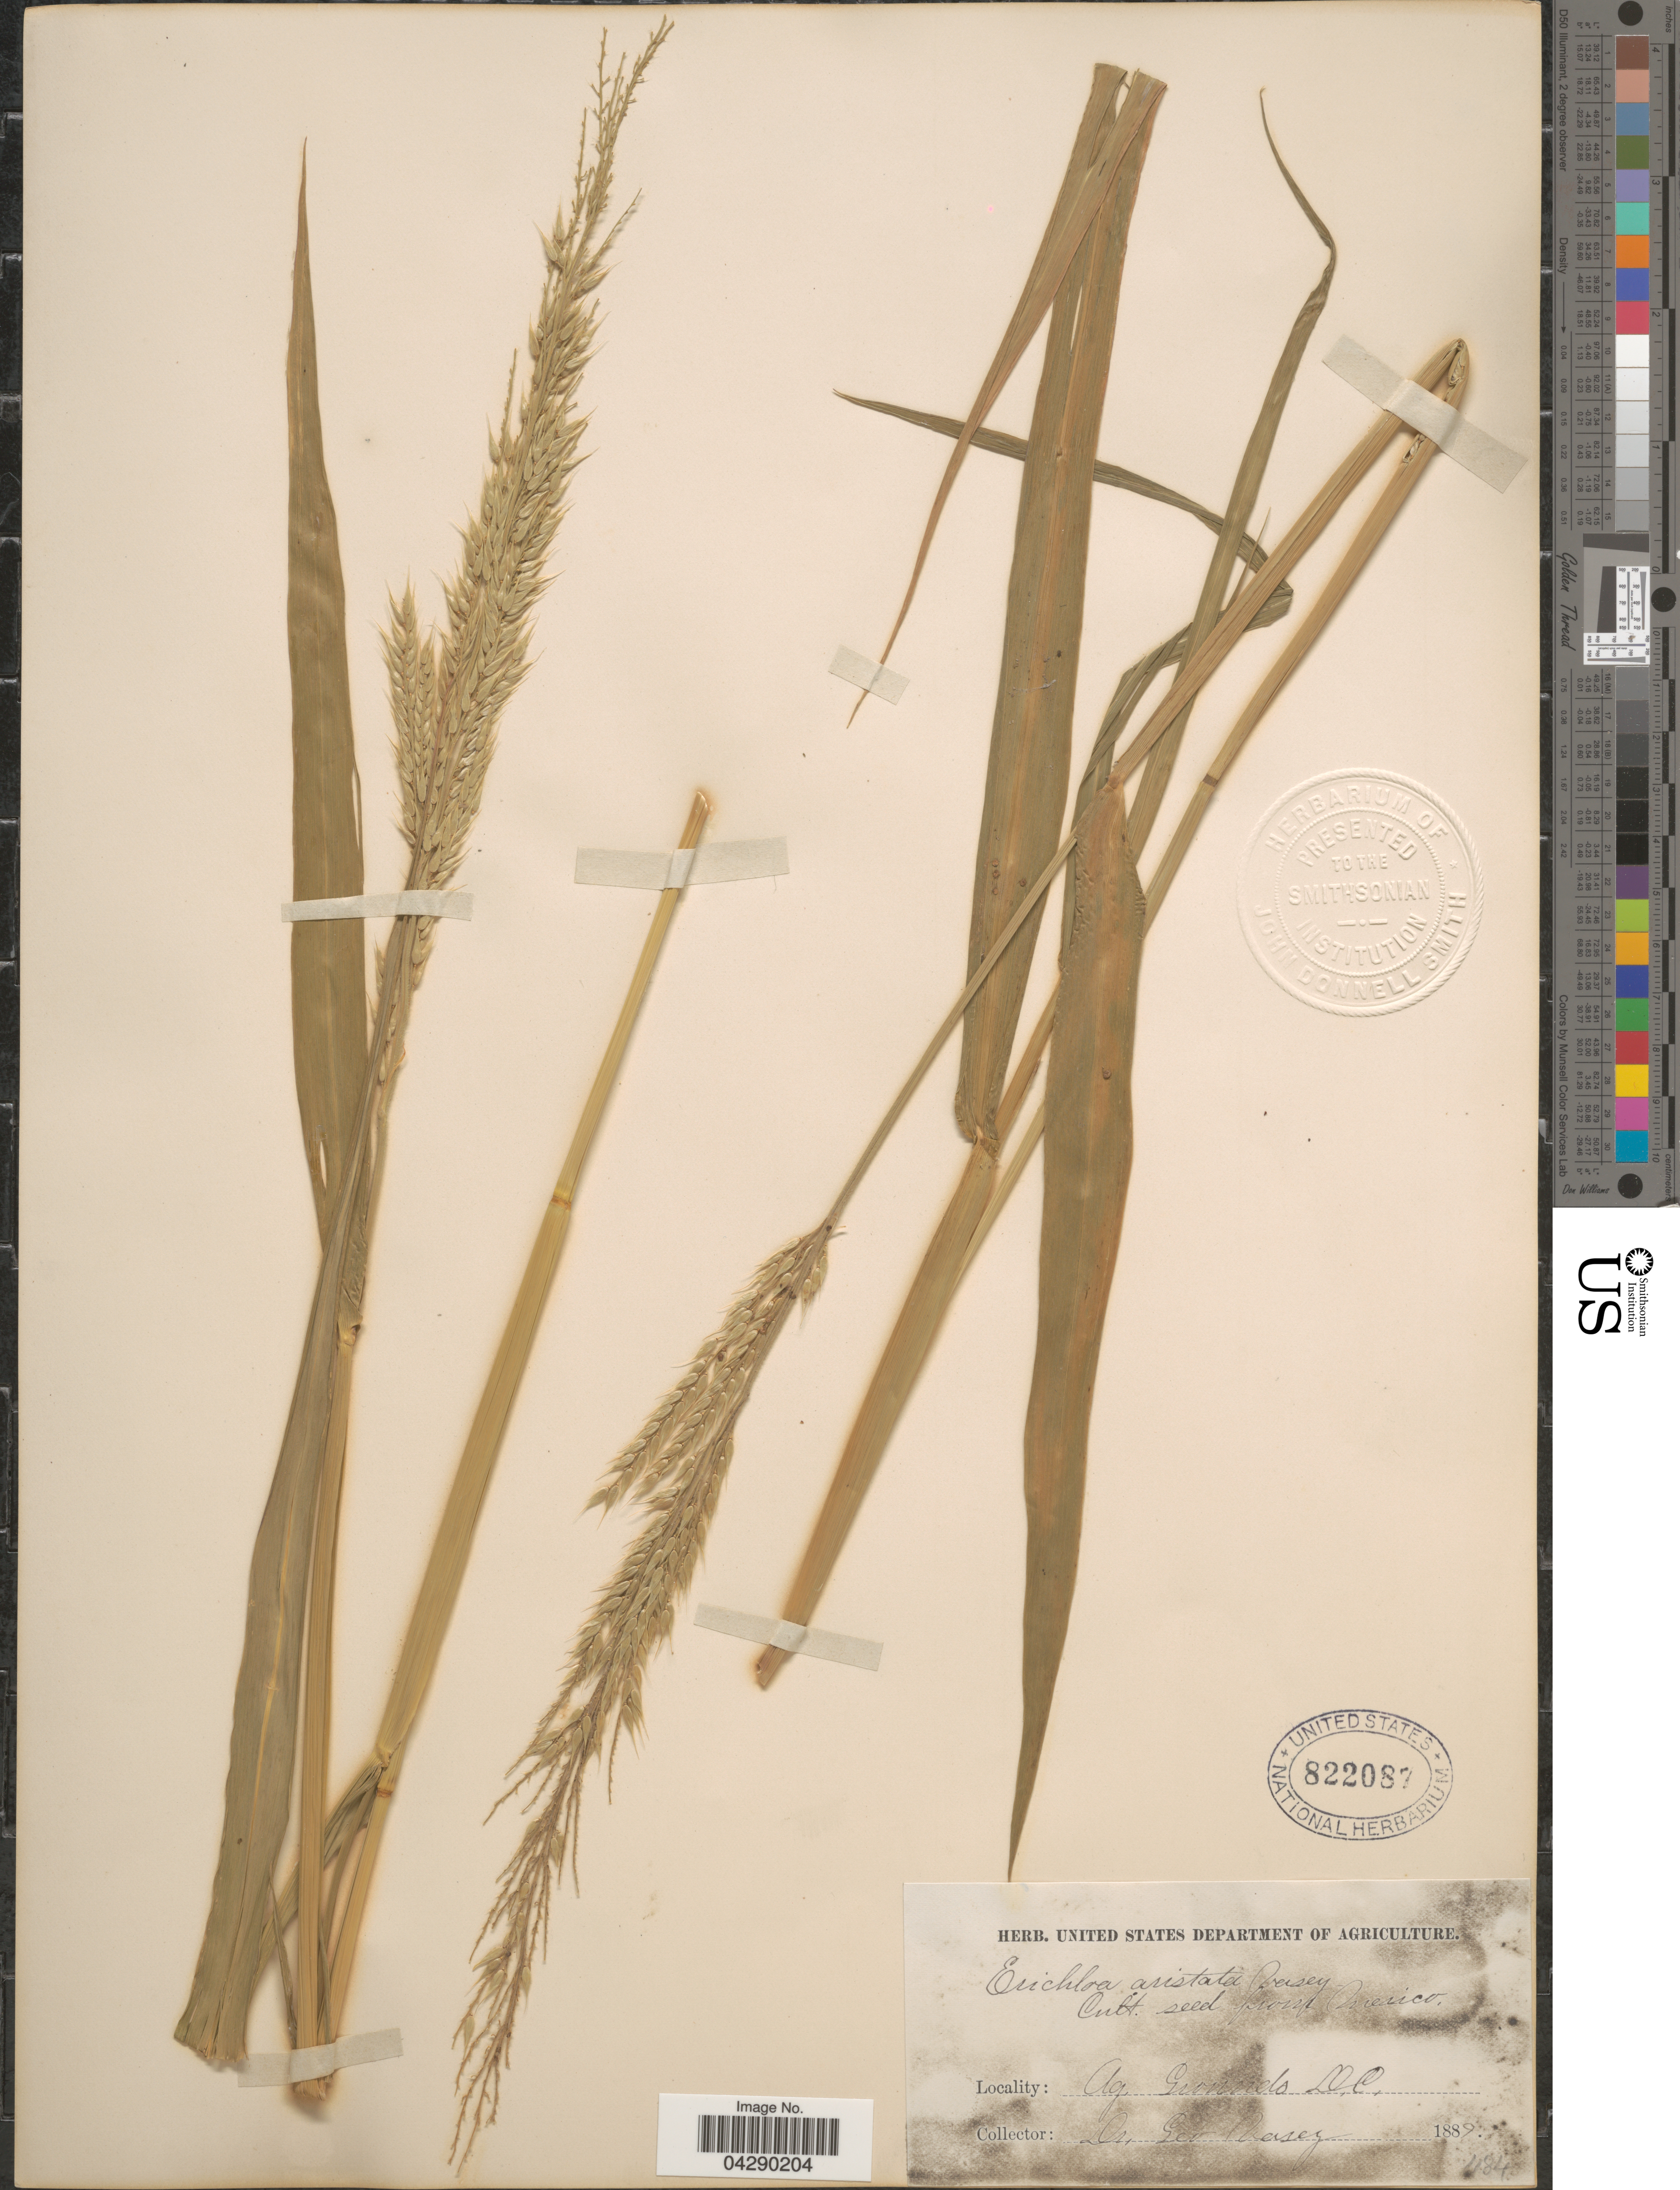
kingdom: Plantae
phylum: Tracheophyta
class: Liliopsida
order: Poales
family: Poaceae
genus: Eriochloa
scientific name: Eriochloa aristata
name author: Vasey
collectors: G. R. Vasey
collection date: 1889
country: United States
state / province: District of Columbia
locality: Ag. Grounds.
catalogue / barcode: US 822087